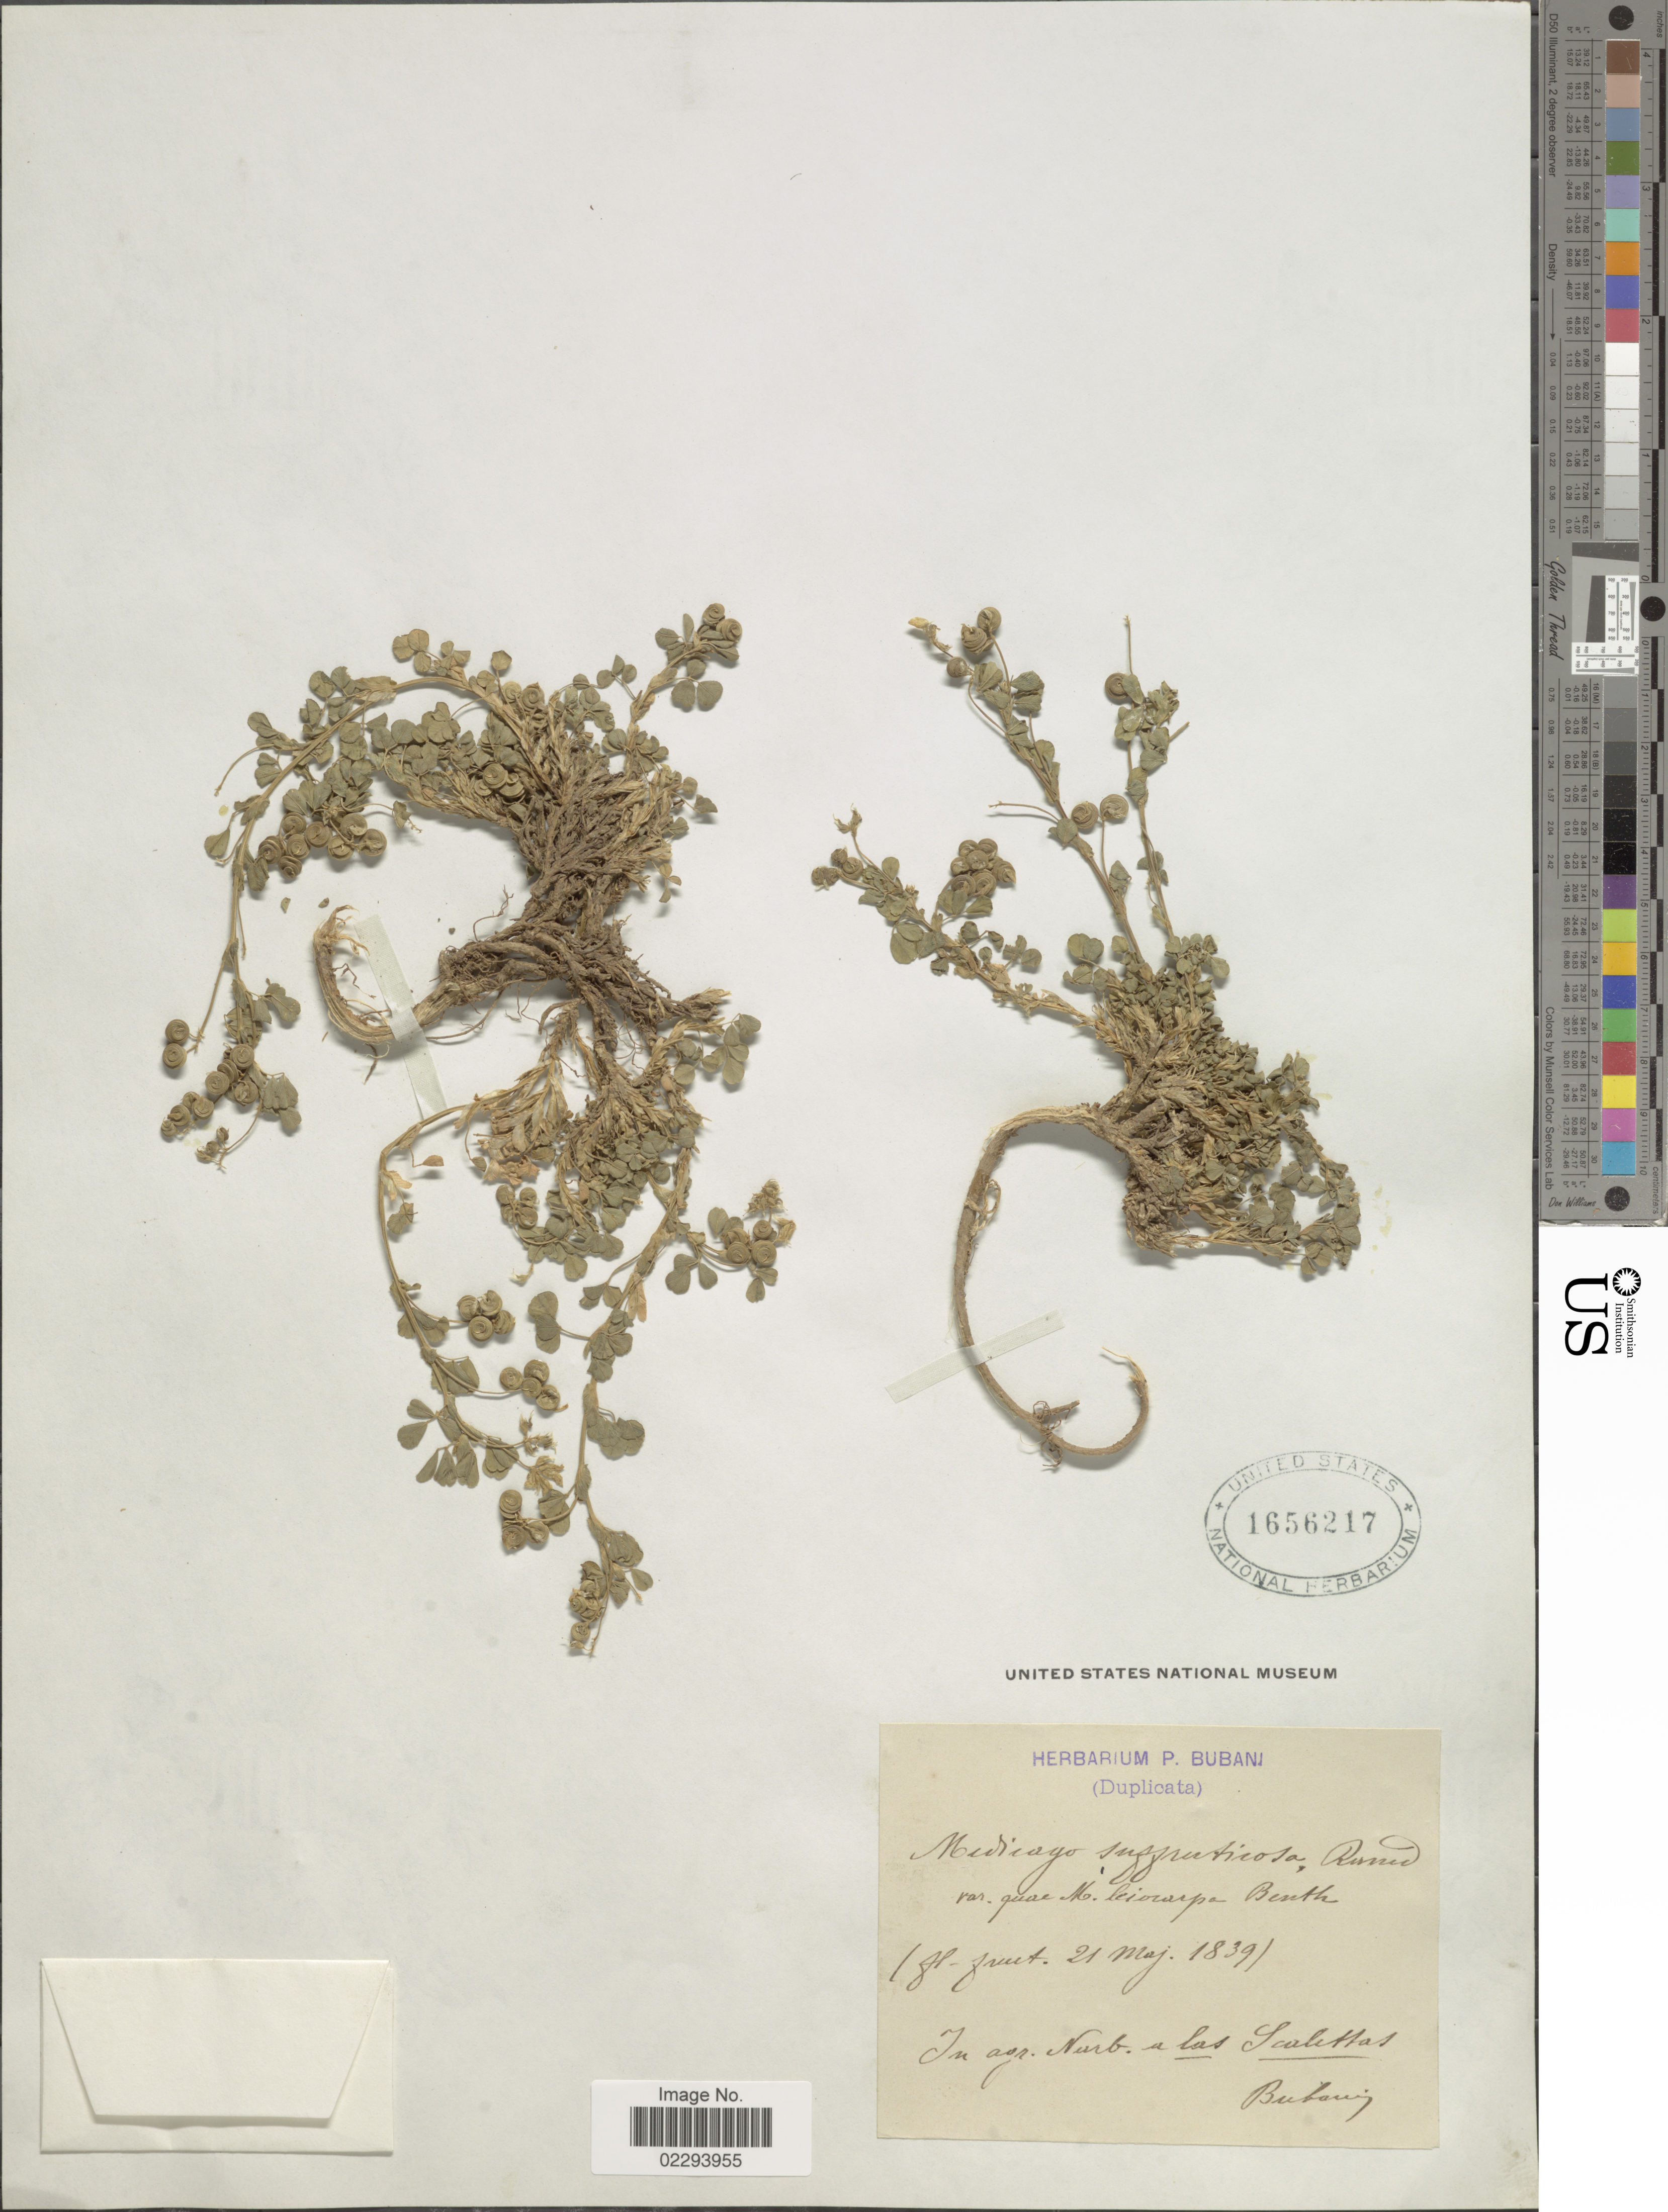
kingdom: Plantae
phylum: Tracheophyta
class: Magnoliopsida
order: Fabales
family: Fabaceae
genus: Medicago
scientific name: Medicago suffruticosa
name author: DC.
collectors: P. Bubani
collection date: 1839-05-21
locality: In agr. Nurb a las Scolettas. [interpreted]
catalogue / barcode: US 1656217